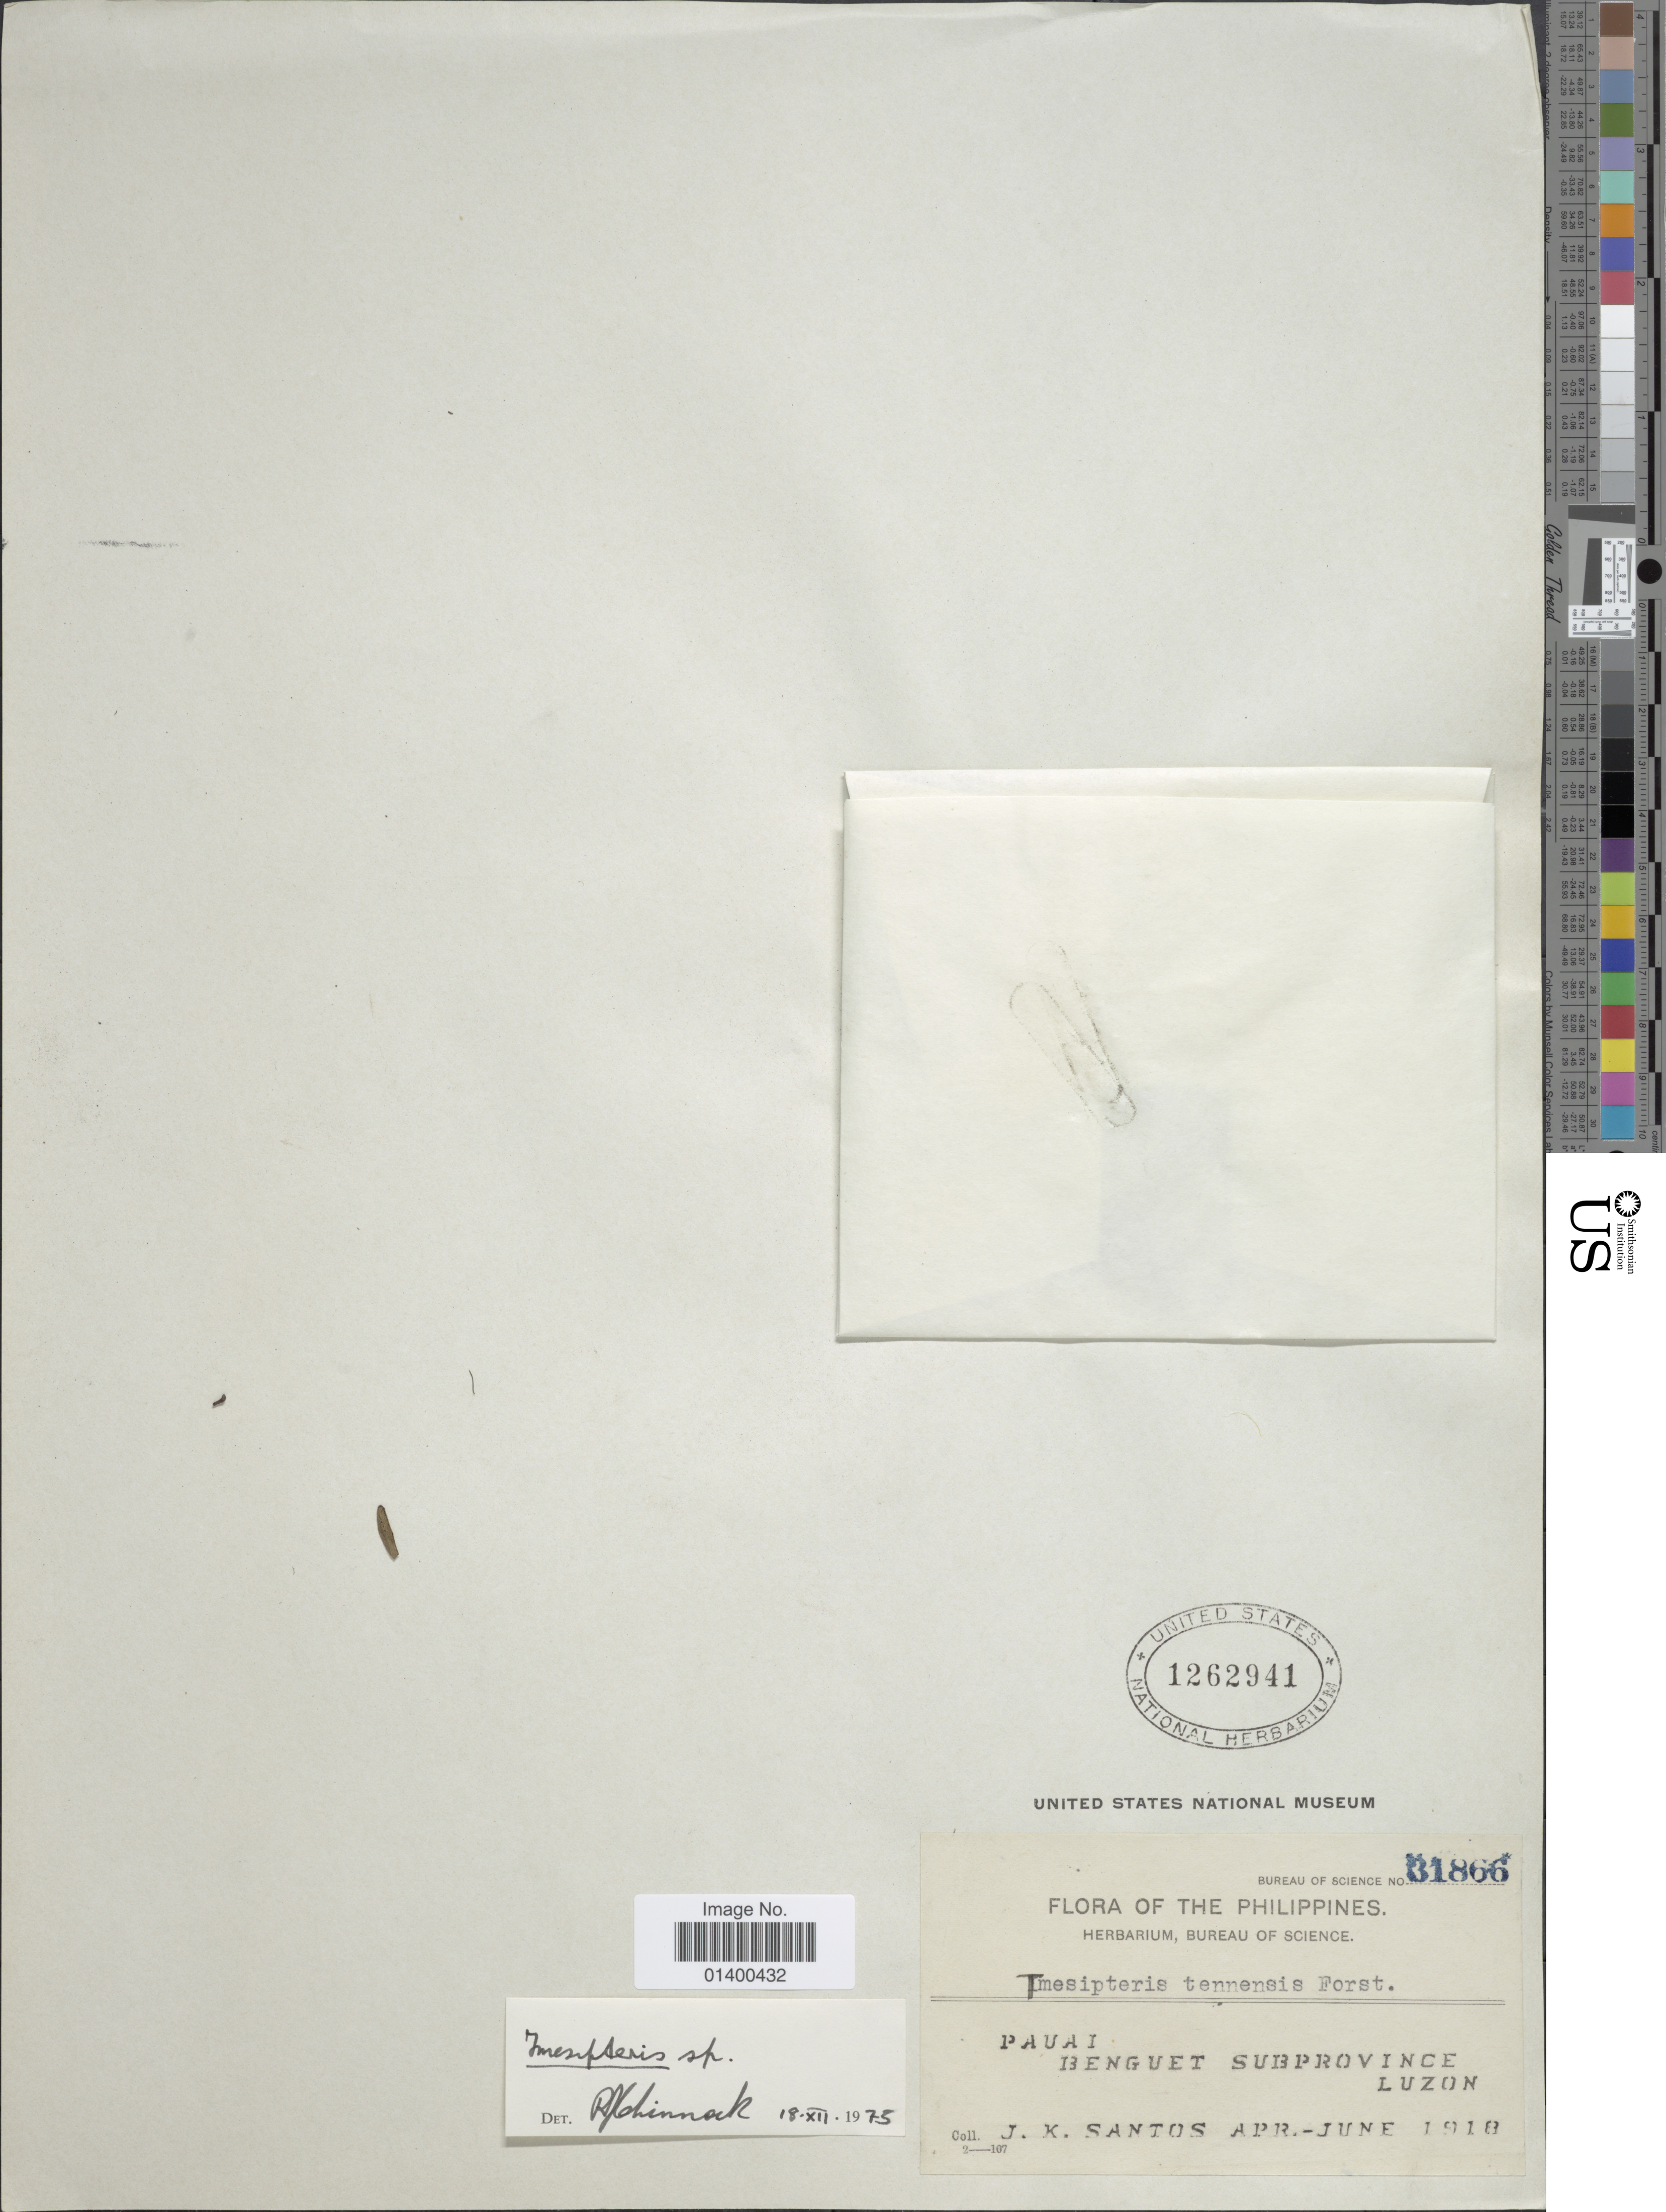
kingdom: Plantae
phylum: Tracheophyta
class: Polypodiopsida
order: Psilotales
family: Psilotaceae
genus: Tmesipteris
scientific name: Tmesipteris oblongifolia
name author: A.F. Braithw.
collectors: J. K. Santos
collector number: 31866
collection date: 1918-04/1918-06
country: Philippines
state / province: Central Luzon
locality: Pauai, Benguet Subprovince, Luzon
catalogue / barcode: US 1262941